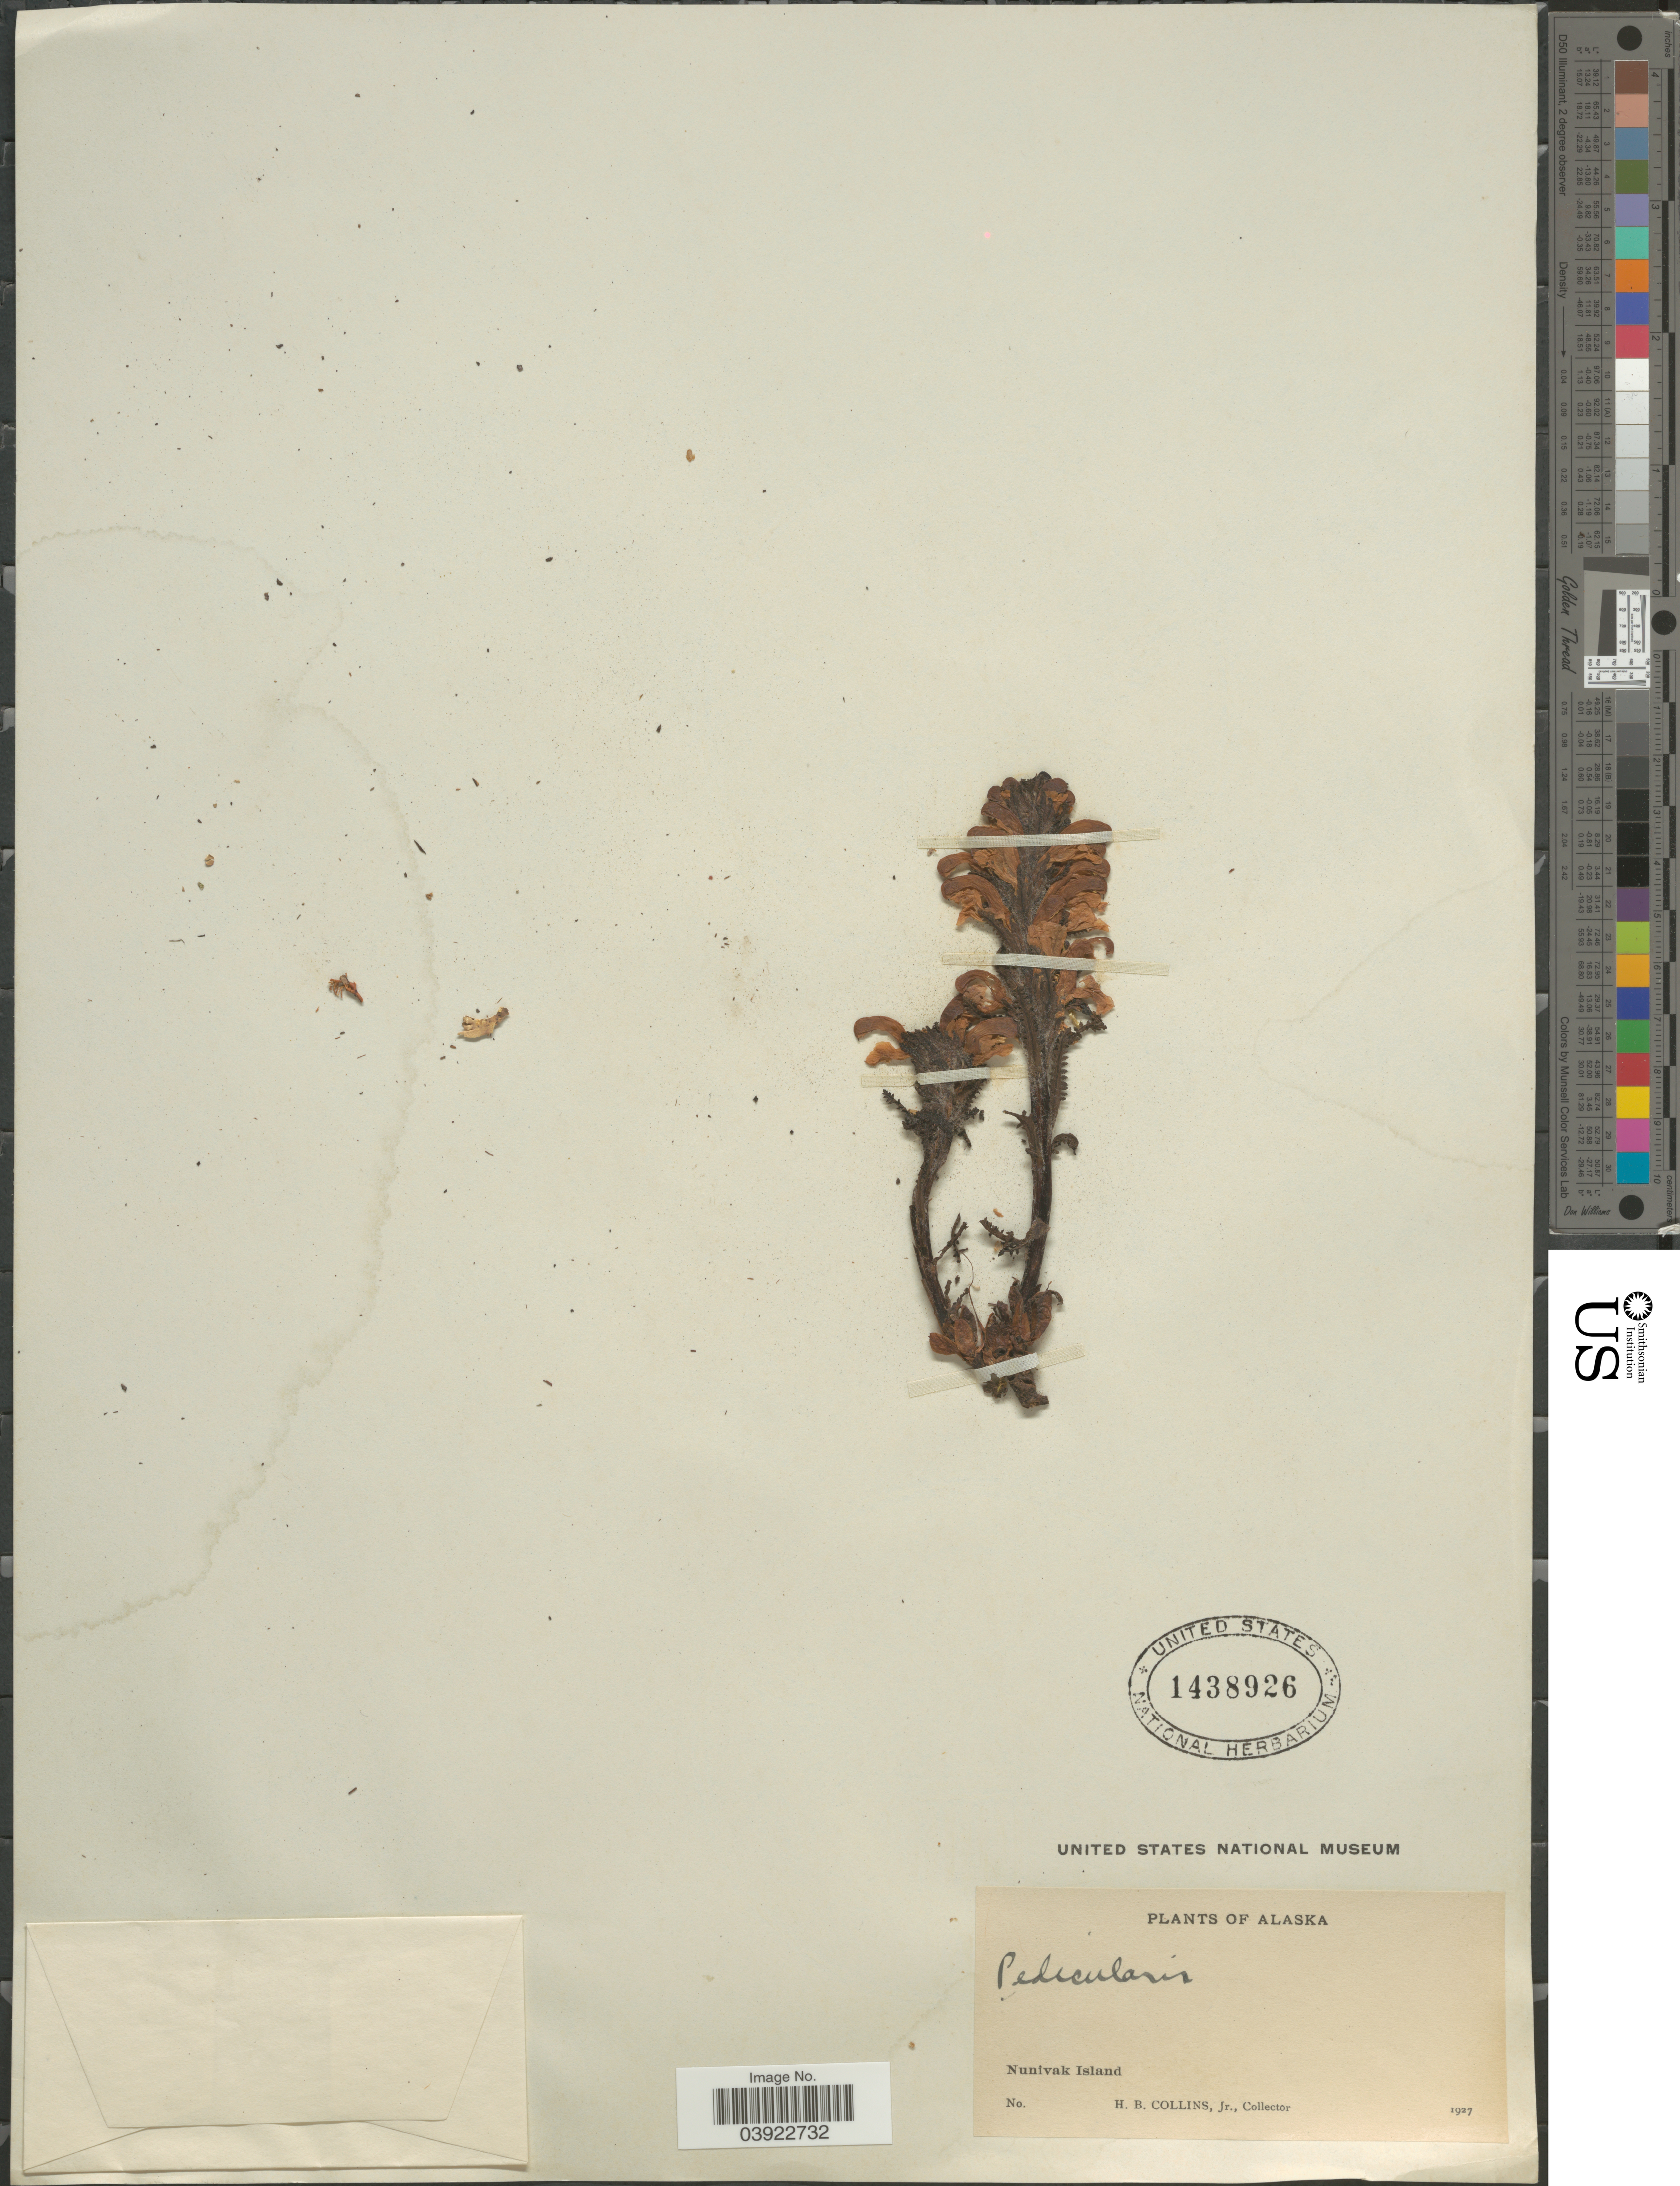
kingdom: Plantae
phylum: Tracheophyta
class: Magnoliopsida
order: Lamiales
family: Orobanchaceae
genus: Pedicularis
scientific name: Pedicularis langsdorffii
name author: Fisch. ex Steven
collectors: H. Collins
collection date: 1927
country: United States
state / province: Alaska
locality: Nunivak Island.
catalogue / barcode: US 1438926